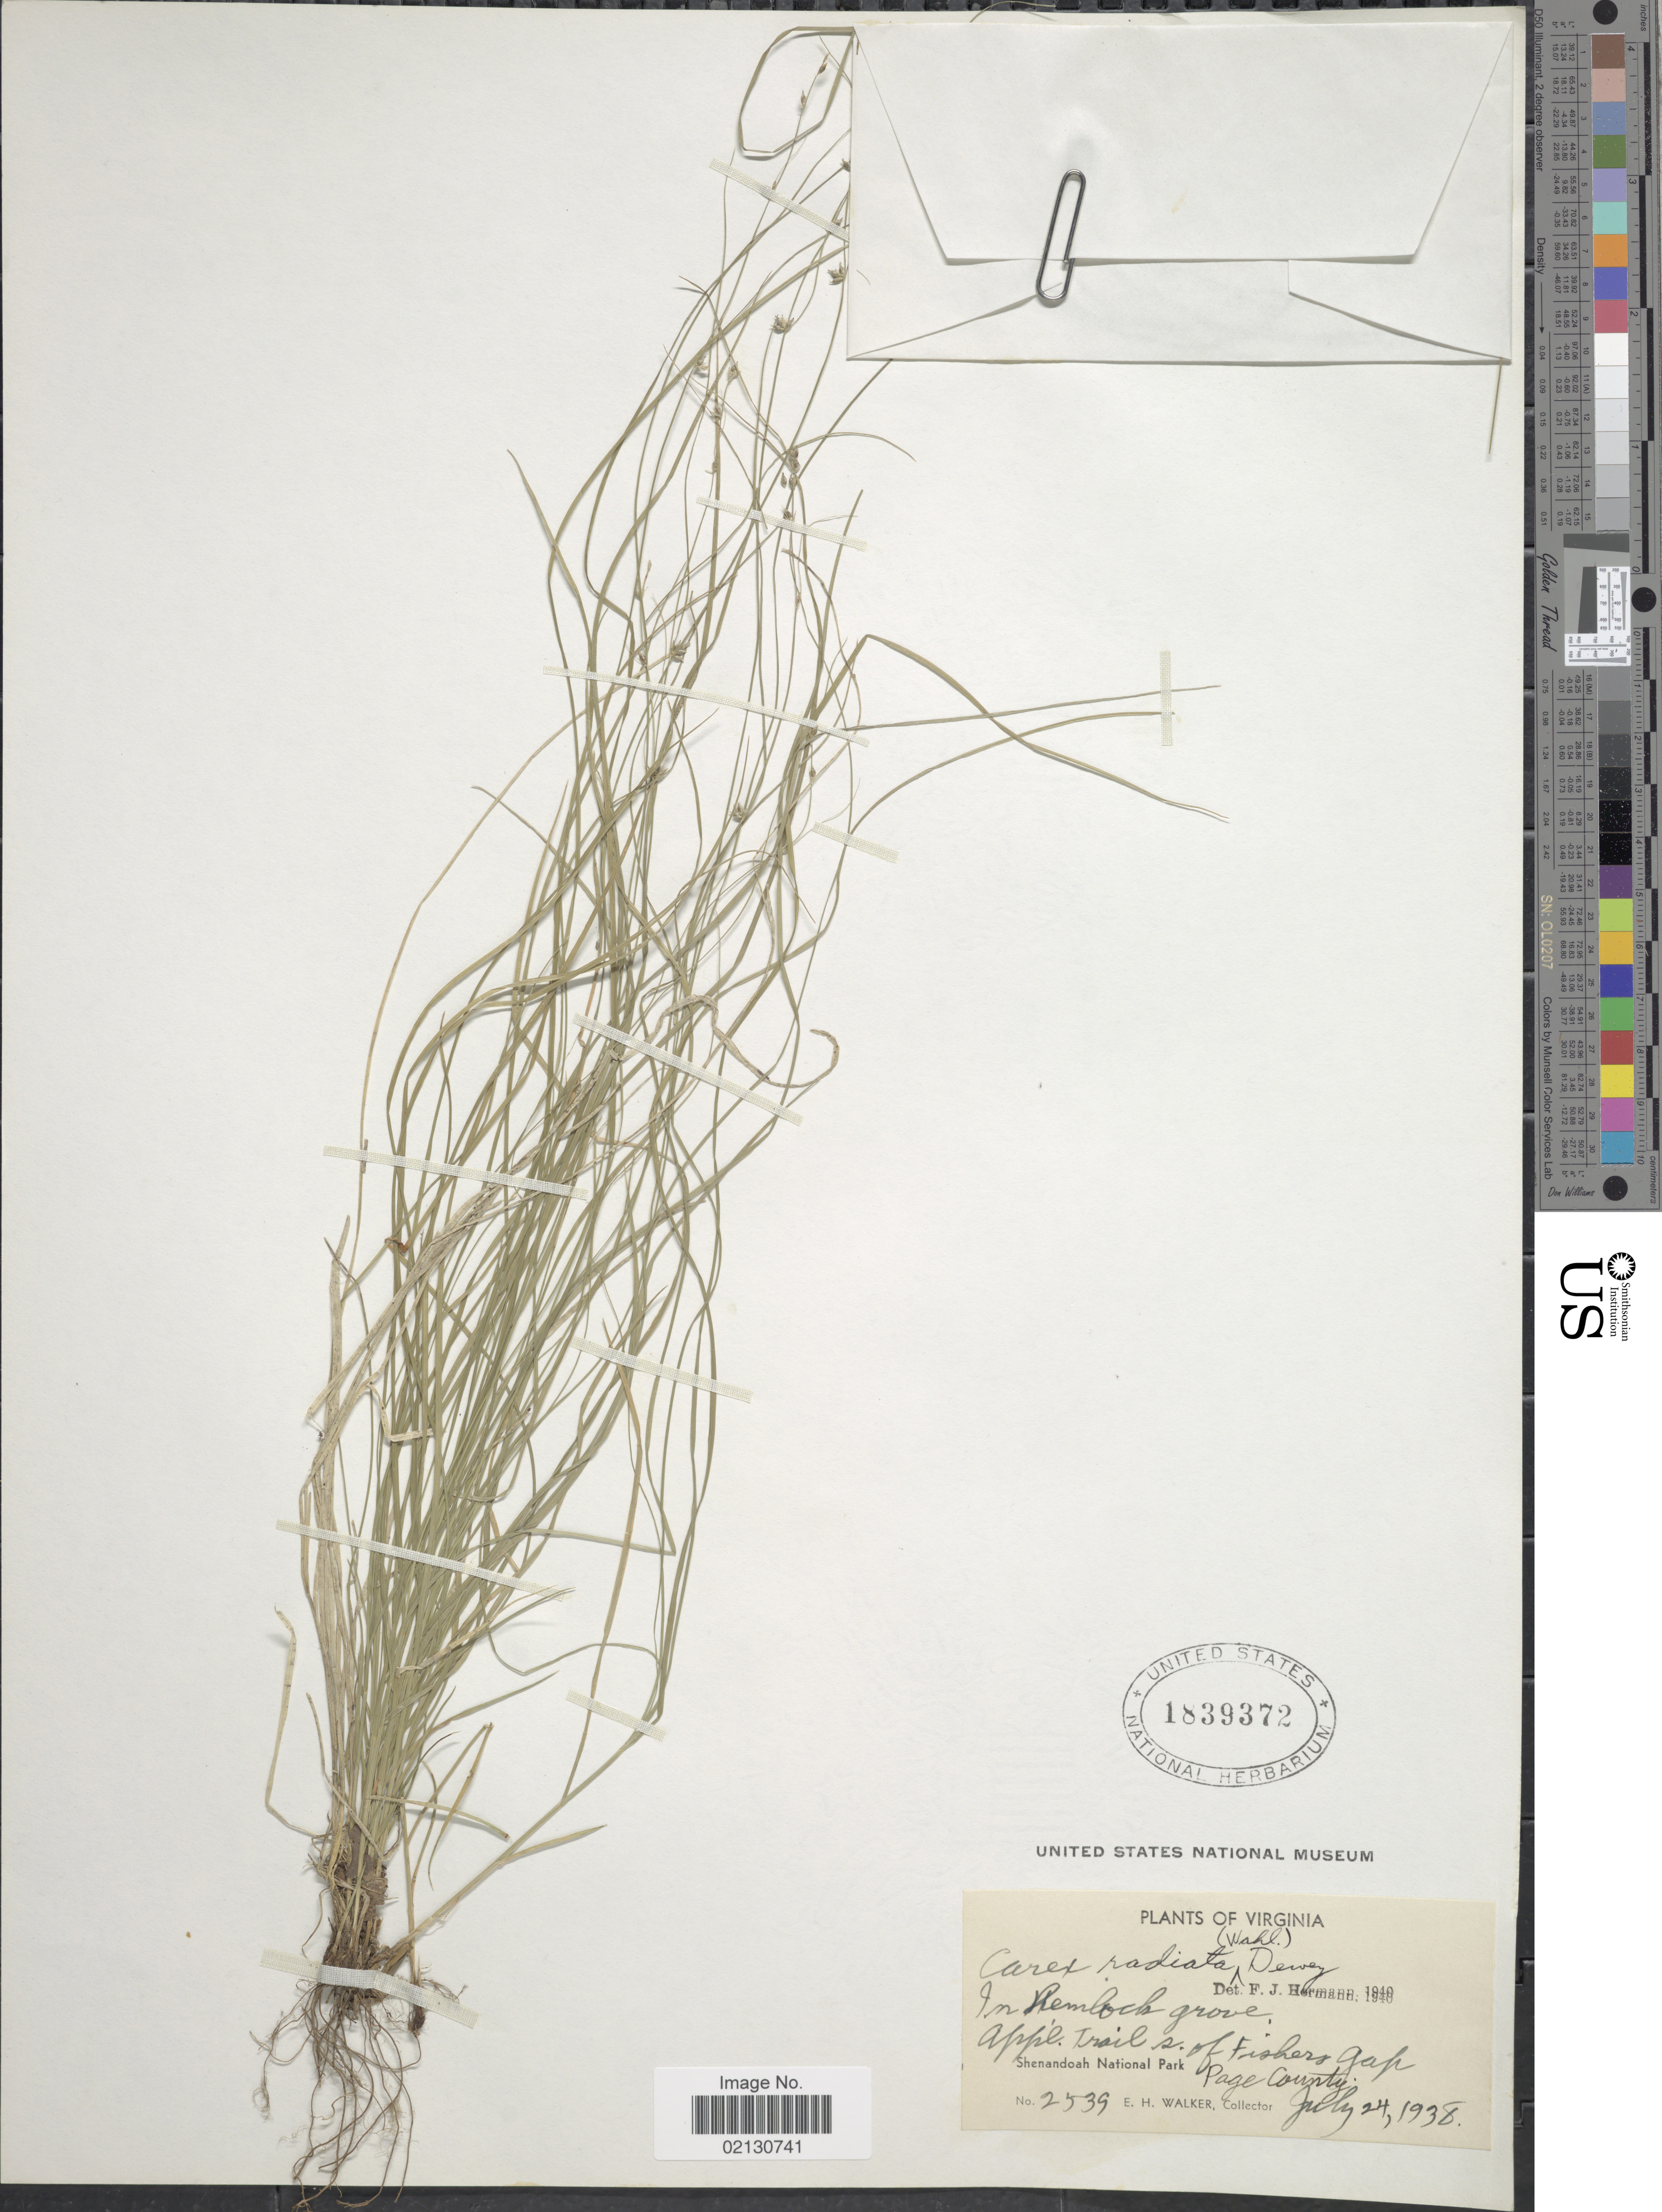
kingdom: Plantae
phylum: Tracheophyta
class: Liliopsida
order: Poales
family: Cyperaceae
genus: Carex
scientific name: Carex radiata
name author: (Wahlenb.) Small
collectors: E. H. Walker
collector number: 2539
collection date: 1938-07-24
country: United States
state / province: Virginia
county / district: Page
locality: Shenandoah National Park. In hemlock grove. App'l. Trail s. of Fishers Gap. Page County.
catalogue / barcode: US 1839372